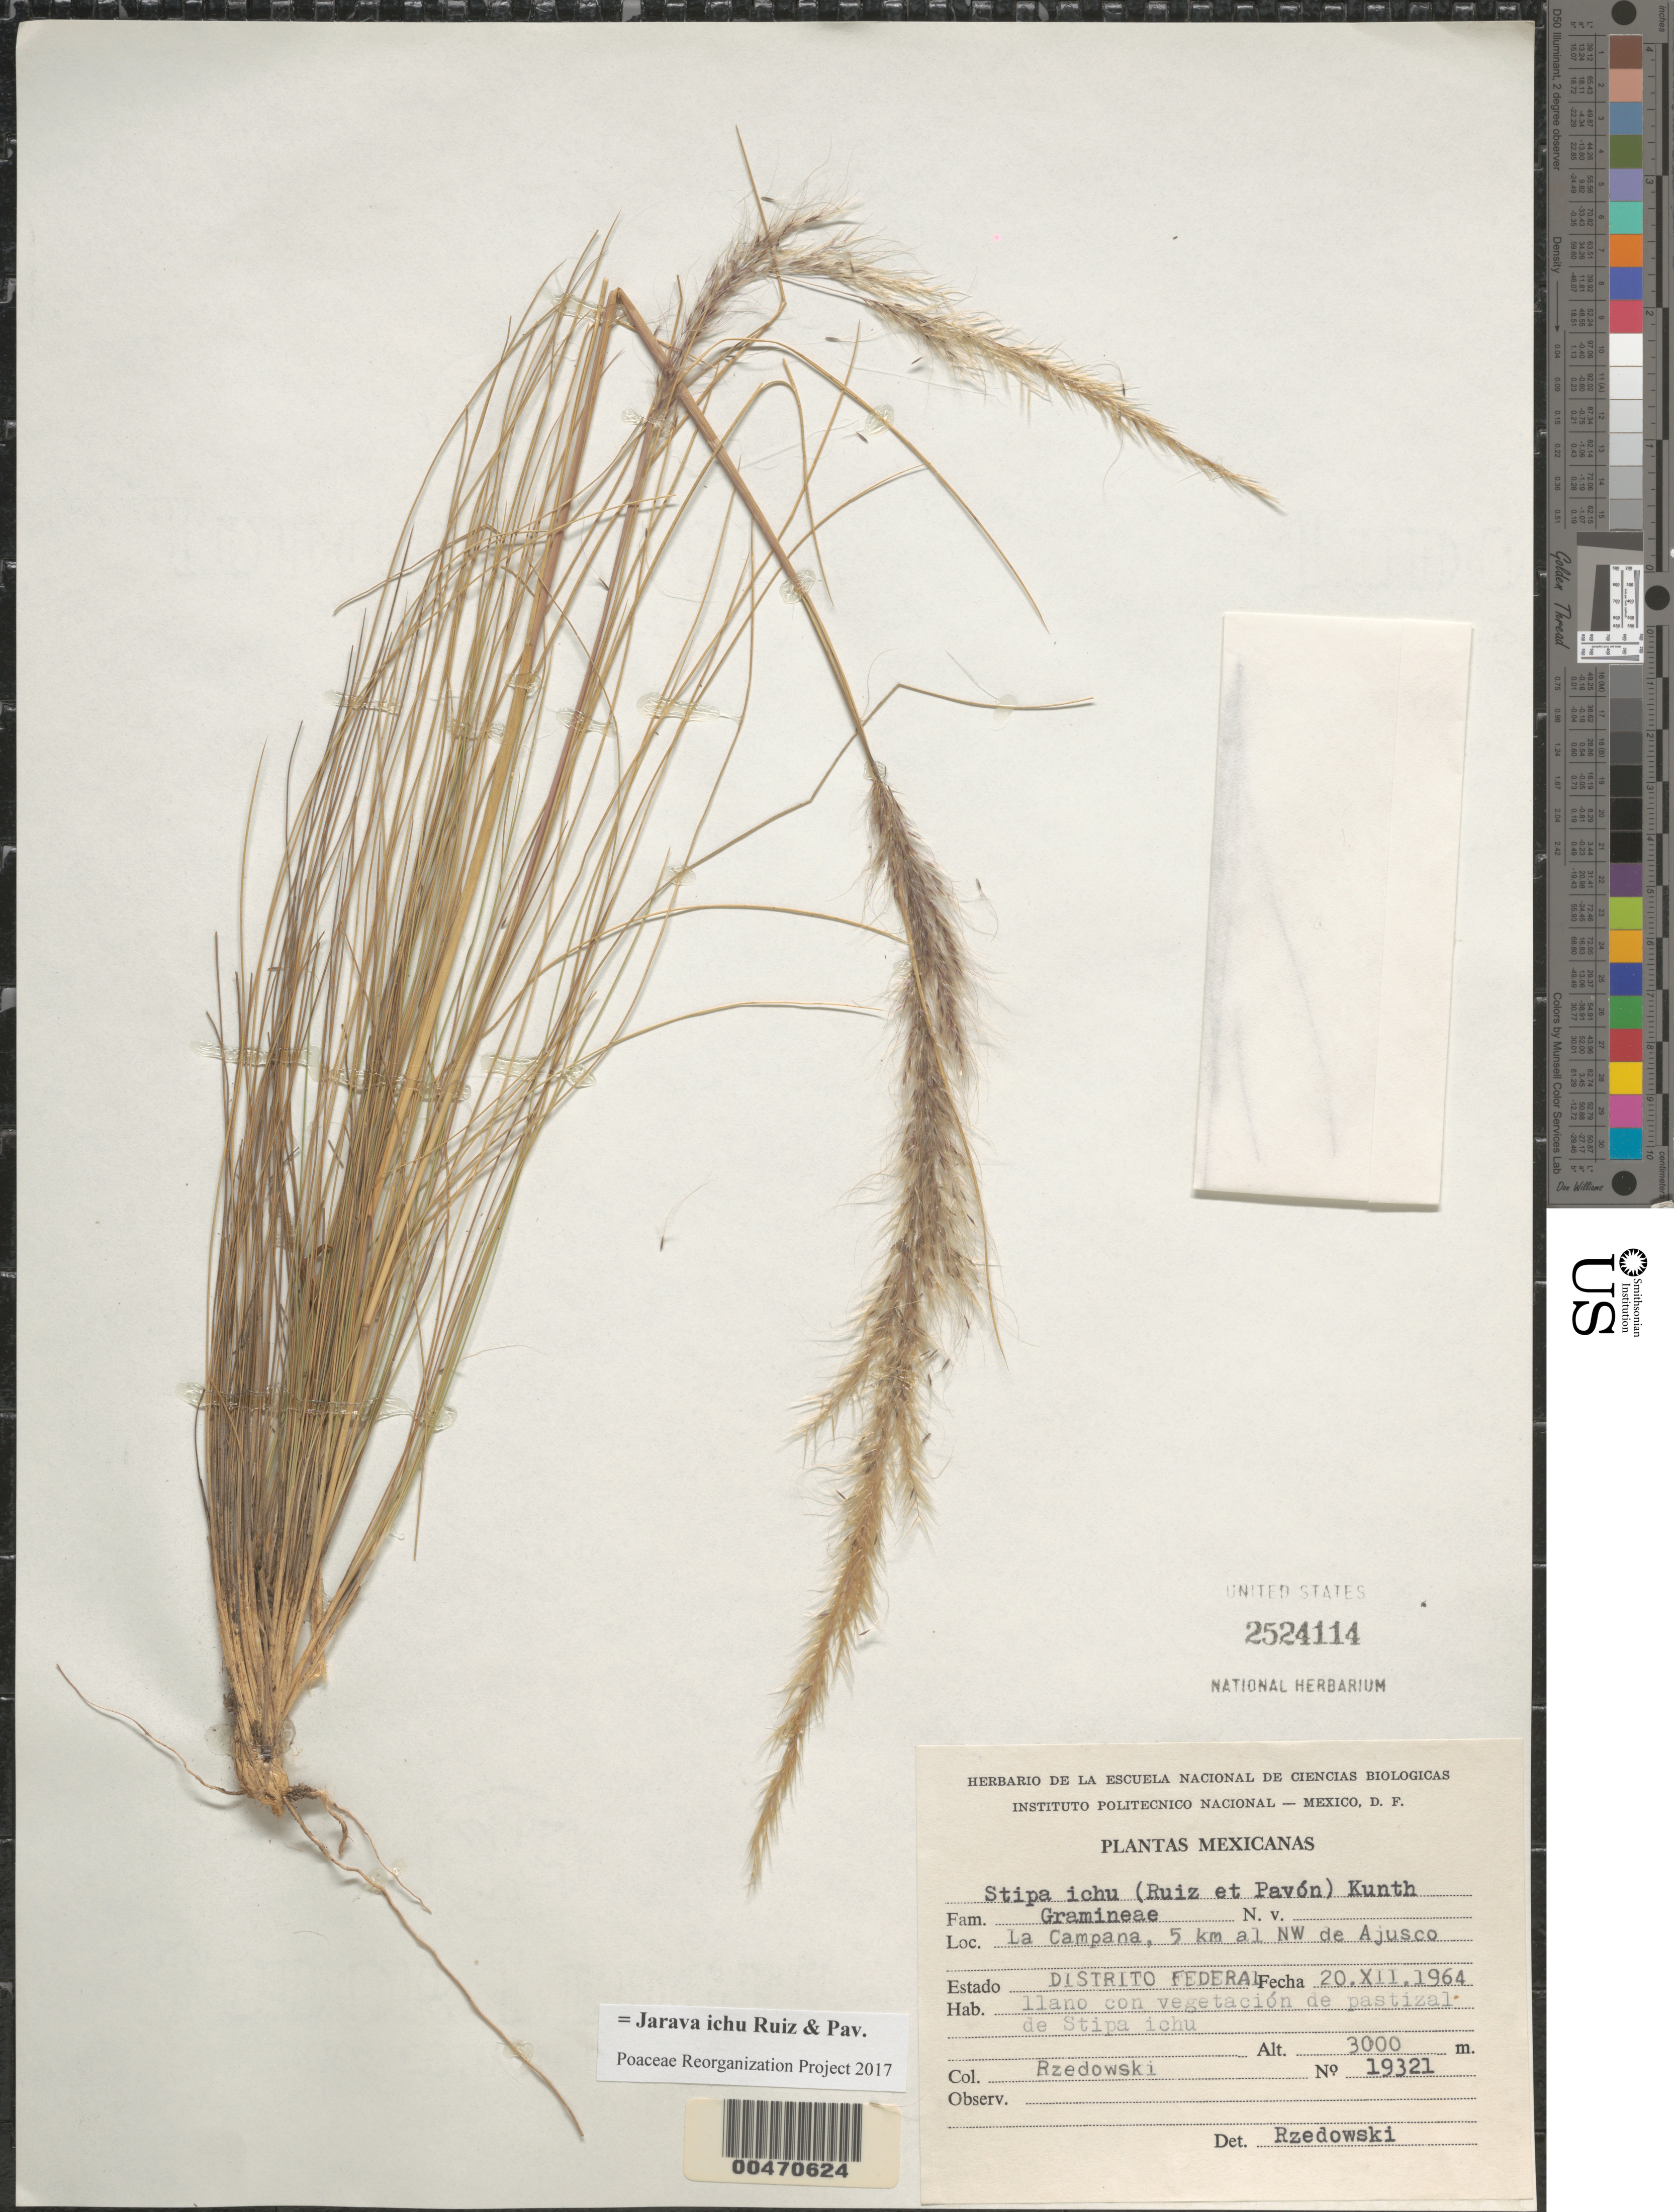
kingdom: Plantae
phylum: Tracheophyta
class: Liliopsida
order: Poales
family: Poaceae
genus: Jarava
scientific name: Jarava ichu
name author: Ruiz & Pav.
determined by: Poaceae Reorganization Project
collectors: J. Rzedowski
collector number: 19321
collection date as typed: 20 Dec 1964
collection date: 1964-12-20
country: Mexico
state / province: Distrito Federal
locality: La Campana, 5 km NW of Ajusco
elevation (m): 3000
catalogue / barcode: US 2524114